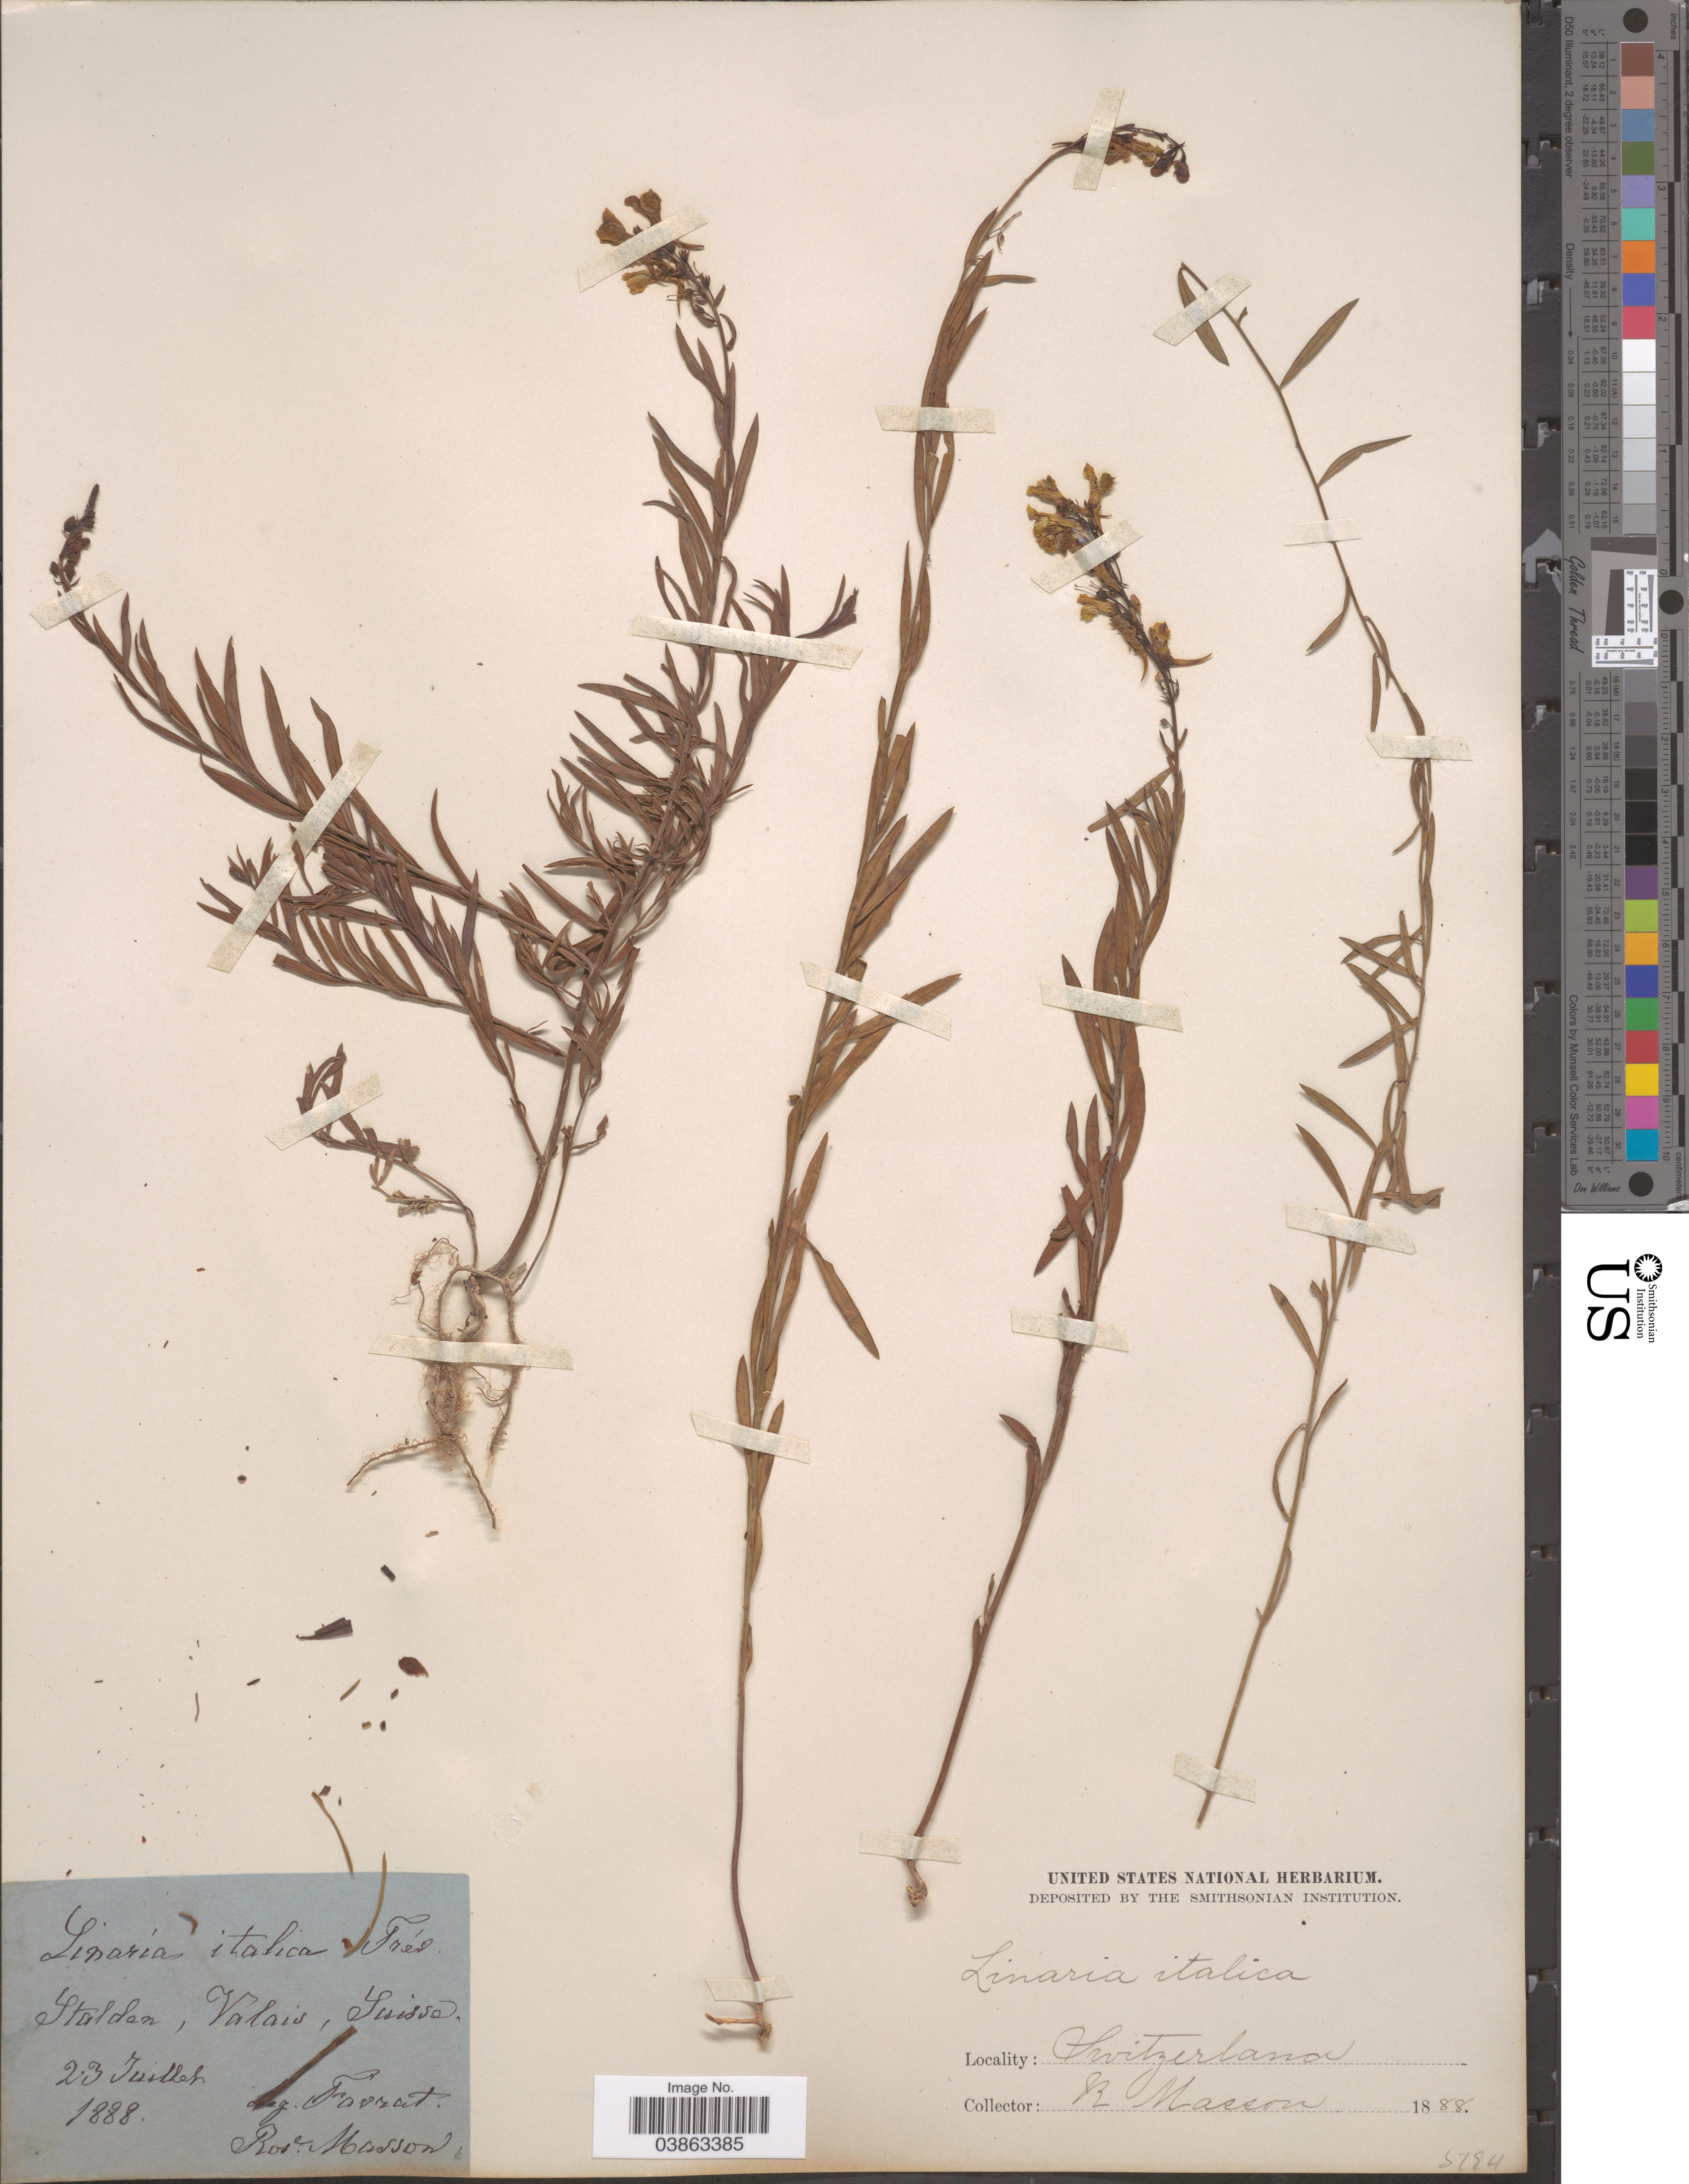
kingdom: Plantae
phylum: Tracheophyta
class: Magnoliopsida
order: Lamiales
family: Plantaginaceae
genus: Linaria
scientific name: Linaria italica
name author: Trevir.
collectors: R. Masson & L. Favrat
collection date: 1888-07-23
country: Switzerland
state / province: Valais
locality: Stalden, Suisse.